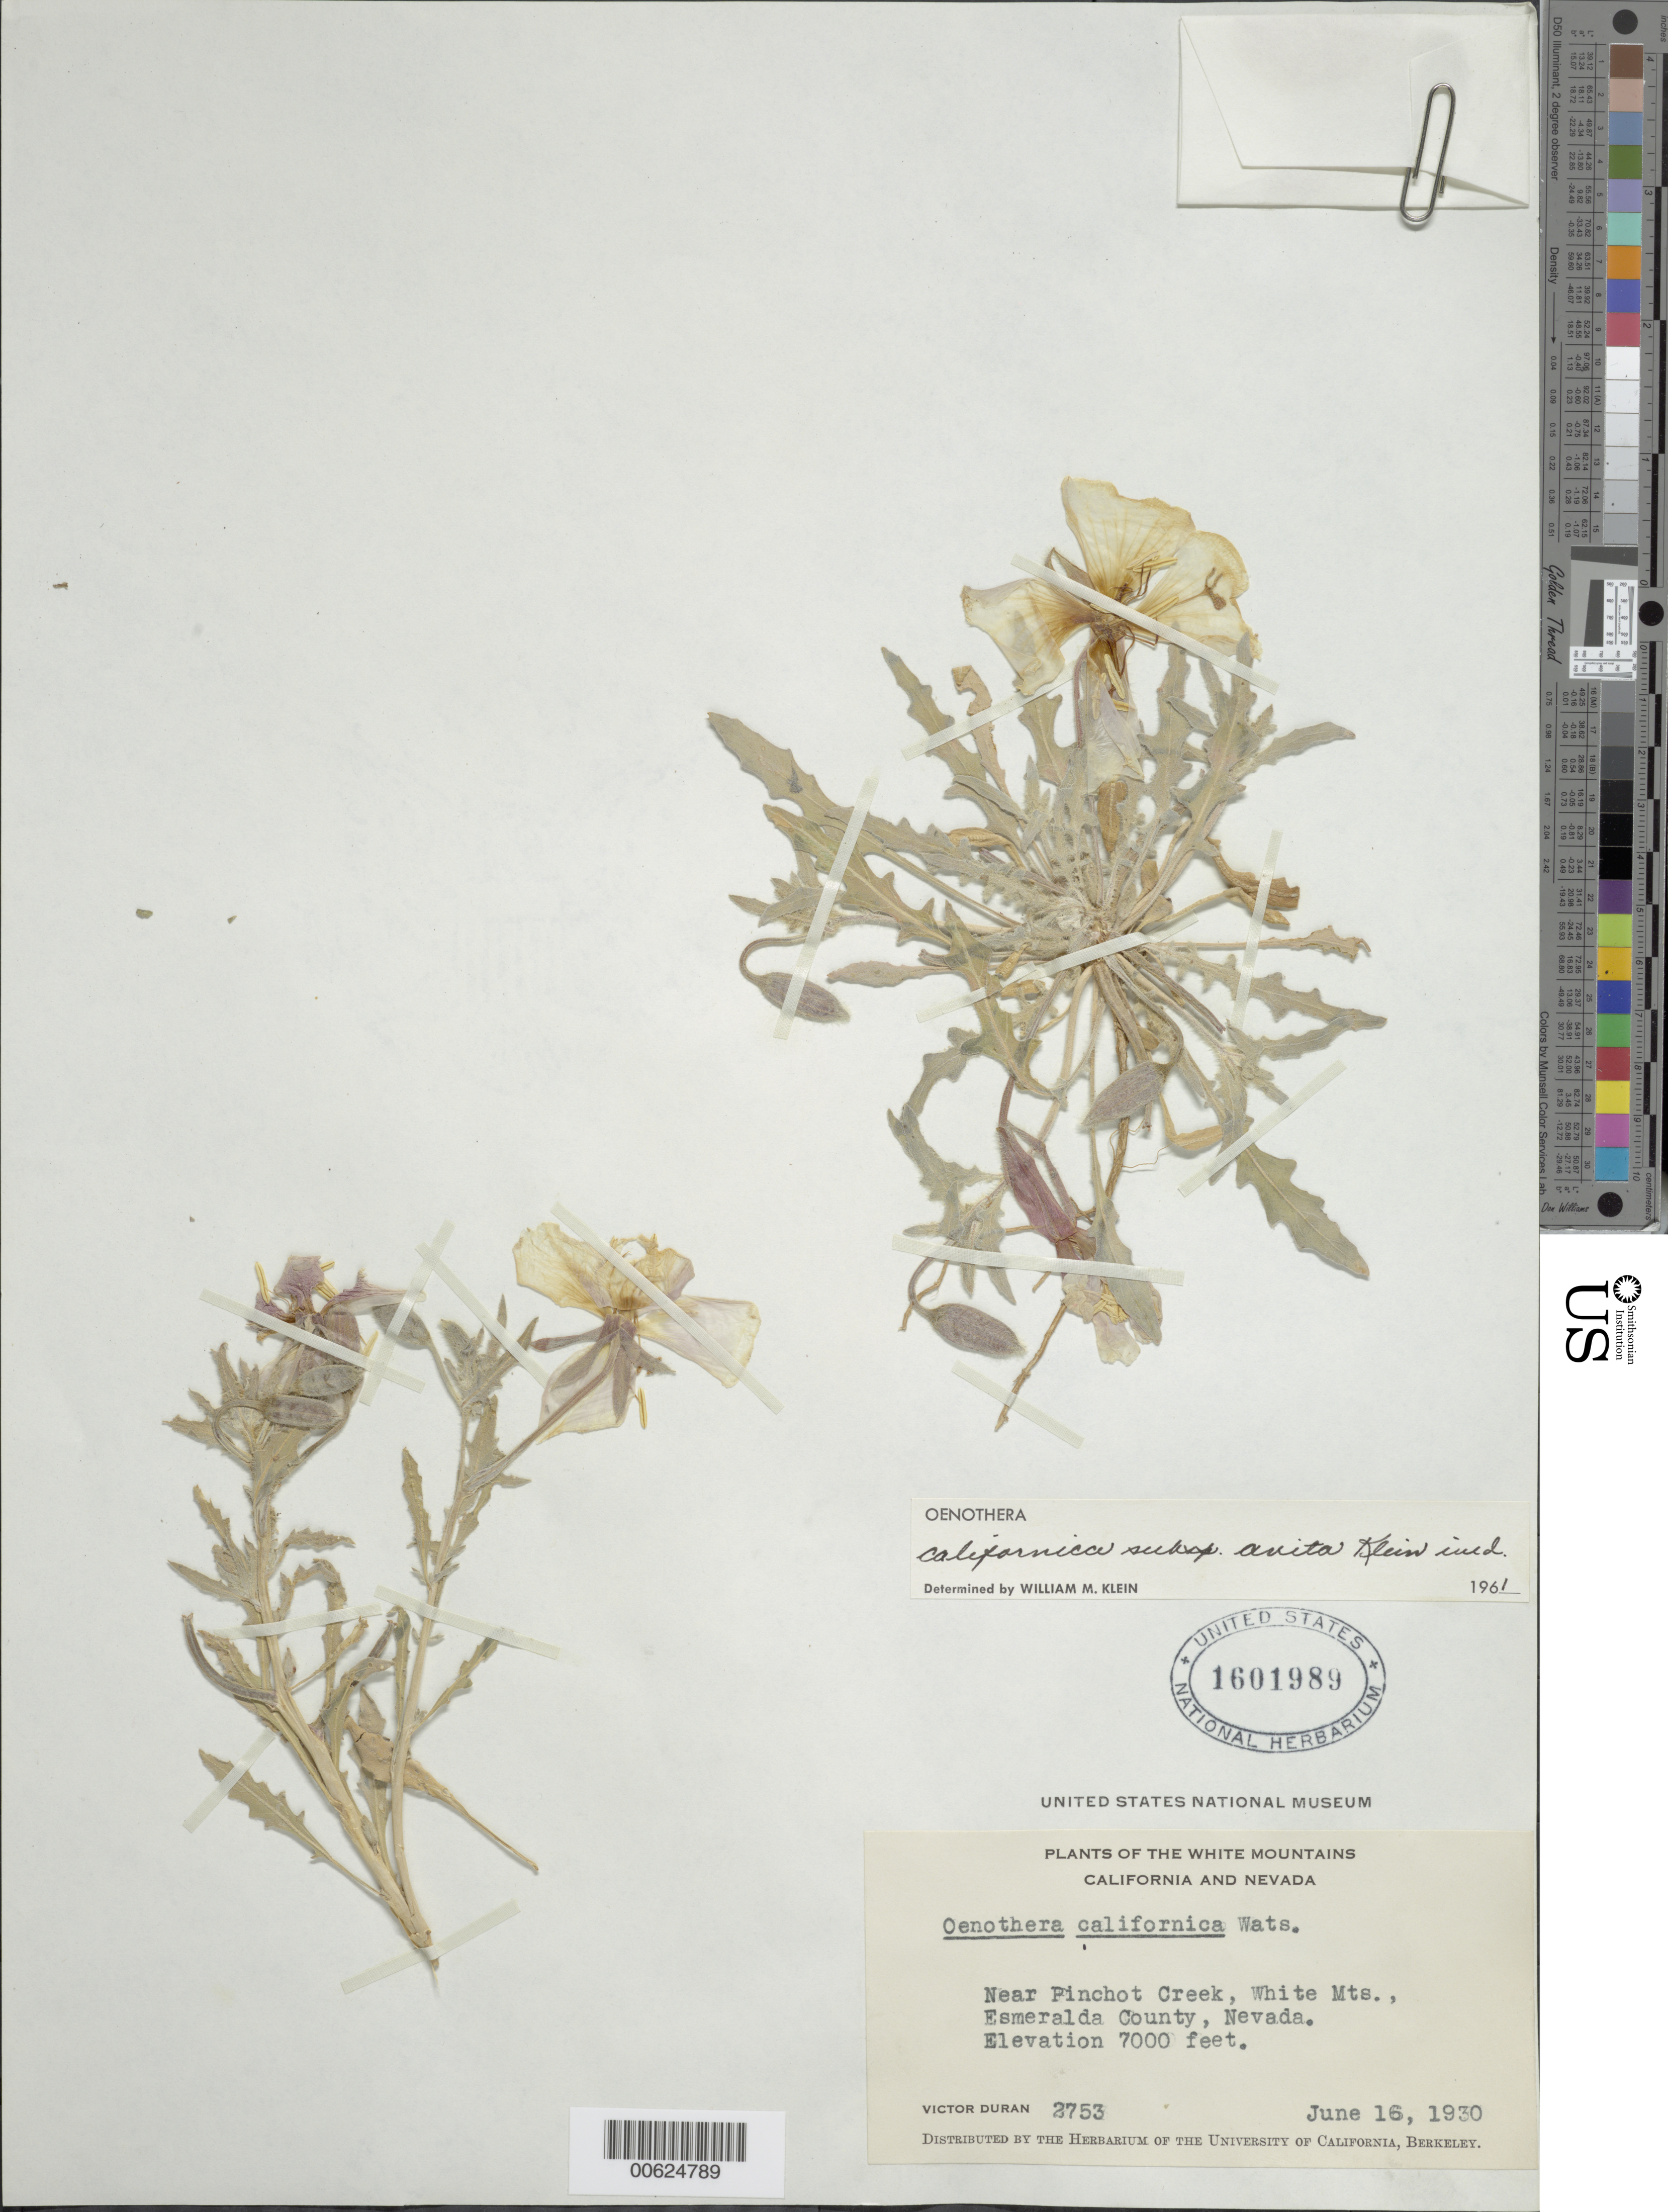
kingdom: Plantae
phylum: Tracheophyta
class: Magnoliopsida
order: Myrtales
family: Onagraceae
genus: Oenothera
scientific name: Oenothera avita subsp. avita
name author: (W.M. Klein) W.M. Klein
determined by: Wagner, W. L., (BOT), Smithsonian Institution - National Museum of Natural History (UNITED STATES)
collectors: V. Duran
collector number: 2753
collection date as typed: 16 Jun 1930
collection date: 1930-06-16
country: United States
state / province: Nevada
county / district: Esmeralda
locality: Near Pinchot Creek, White Mts.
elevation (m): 2134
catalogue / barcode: US 1601989